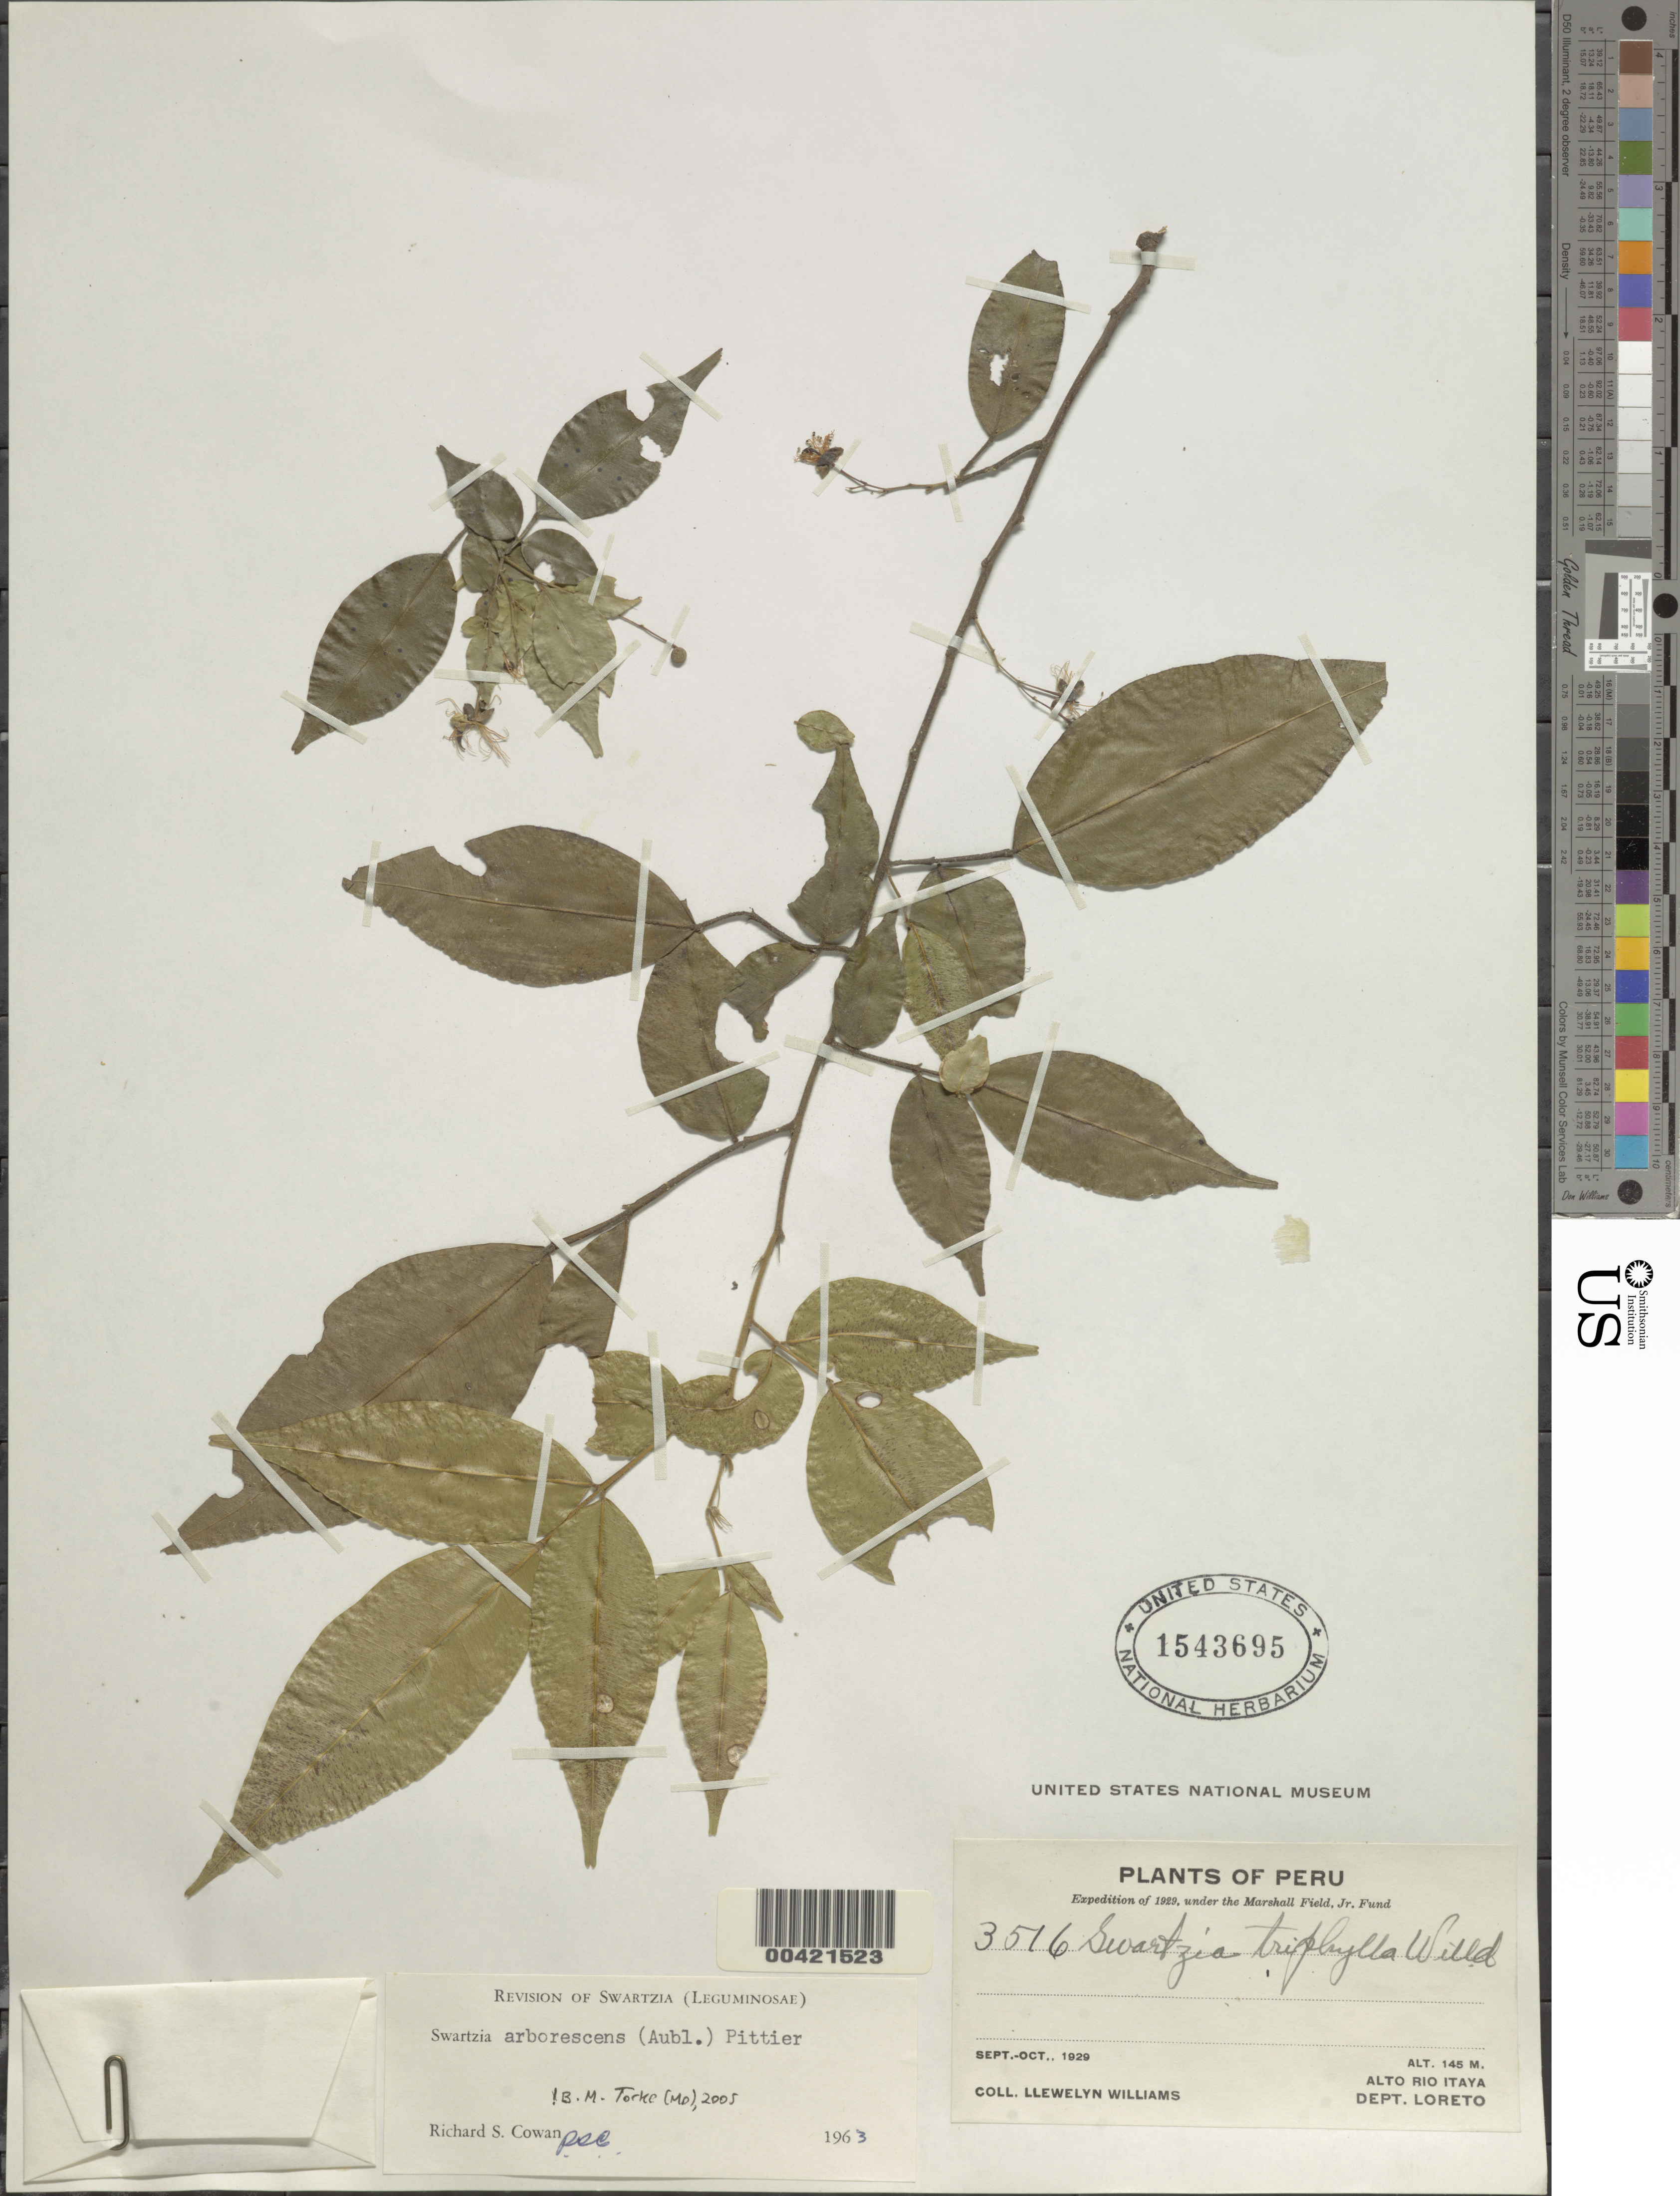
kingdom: Plantae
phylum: Tracheophyta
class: Magnoliopsida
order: Fabales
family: Fabaceae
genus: Swartzia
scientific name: Swartzia arborescens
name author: (Aubl.) Pittier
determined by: Cowan, R. S.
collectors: Ll. Williams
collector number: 3516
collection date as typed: Sep 1929 to -- Oct 1929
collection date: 1929-09/1929-10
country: Peru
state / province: Loreto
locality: Alto rio itaya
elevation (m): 145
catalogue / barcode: US 1543695